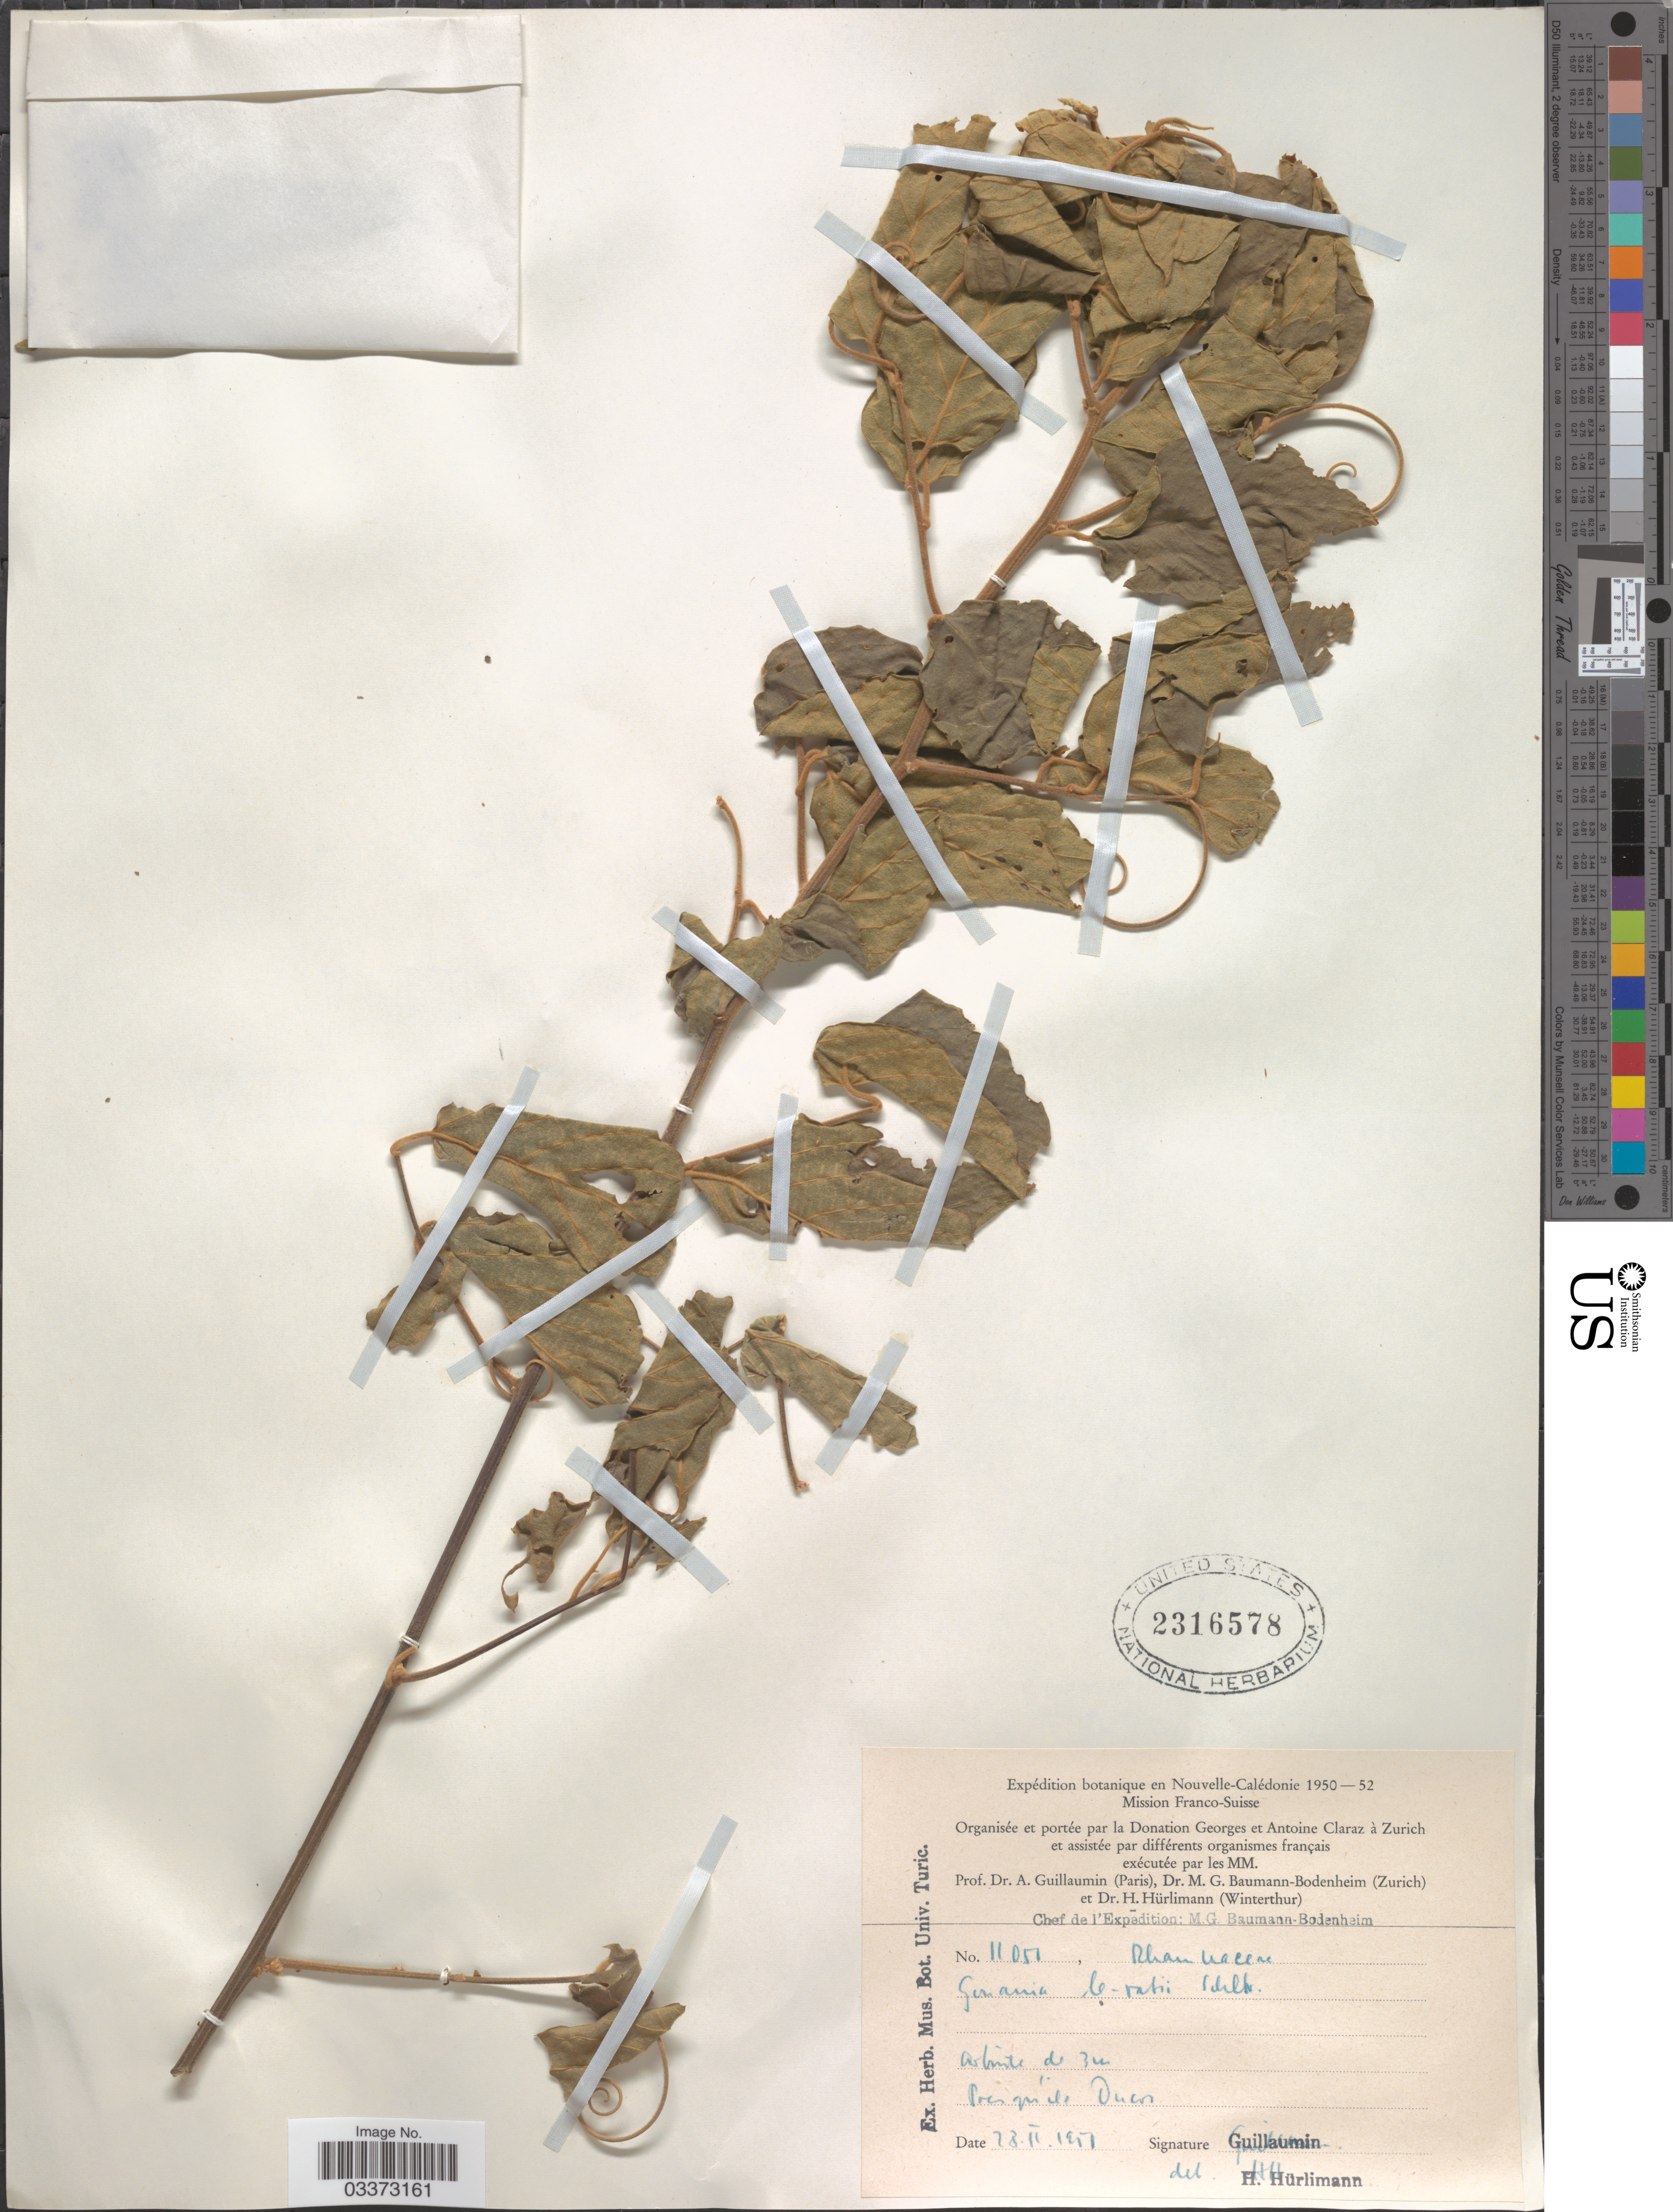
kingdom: Plantae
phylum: Tracheophyta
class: Magnoliopsida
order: Rosales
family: Rhamnaceae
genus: Gouania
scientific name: Gouania leratii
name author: Schltr.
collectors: A. Guillaumin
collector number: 11051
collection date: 1951-02-23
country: New Caledonia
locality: Prés qui'ile [interpreted] Ouen.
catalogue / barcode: US 2316578